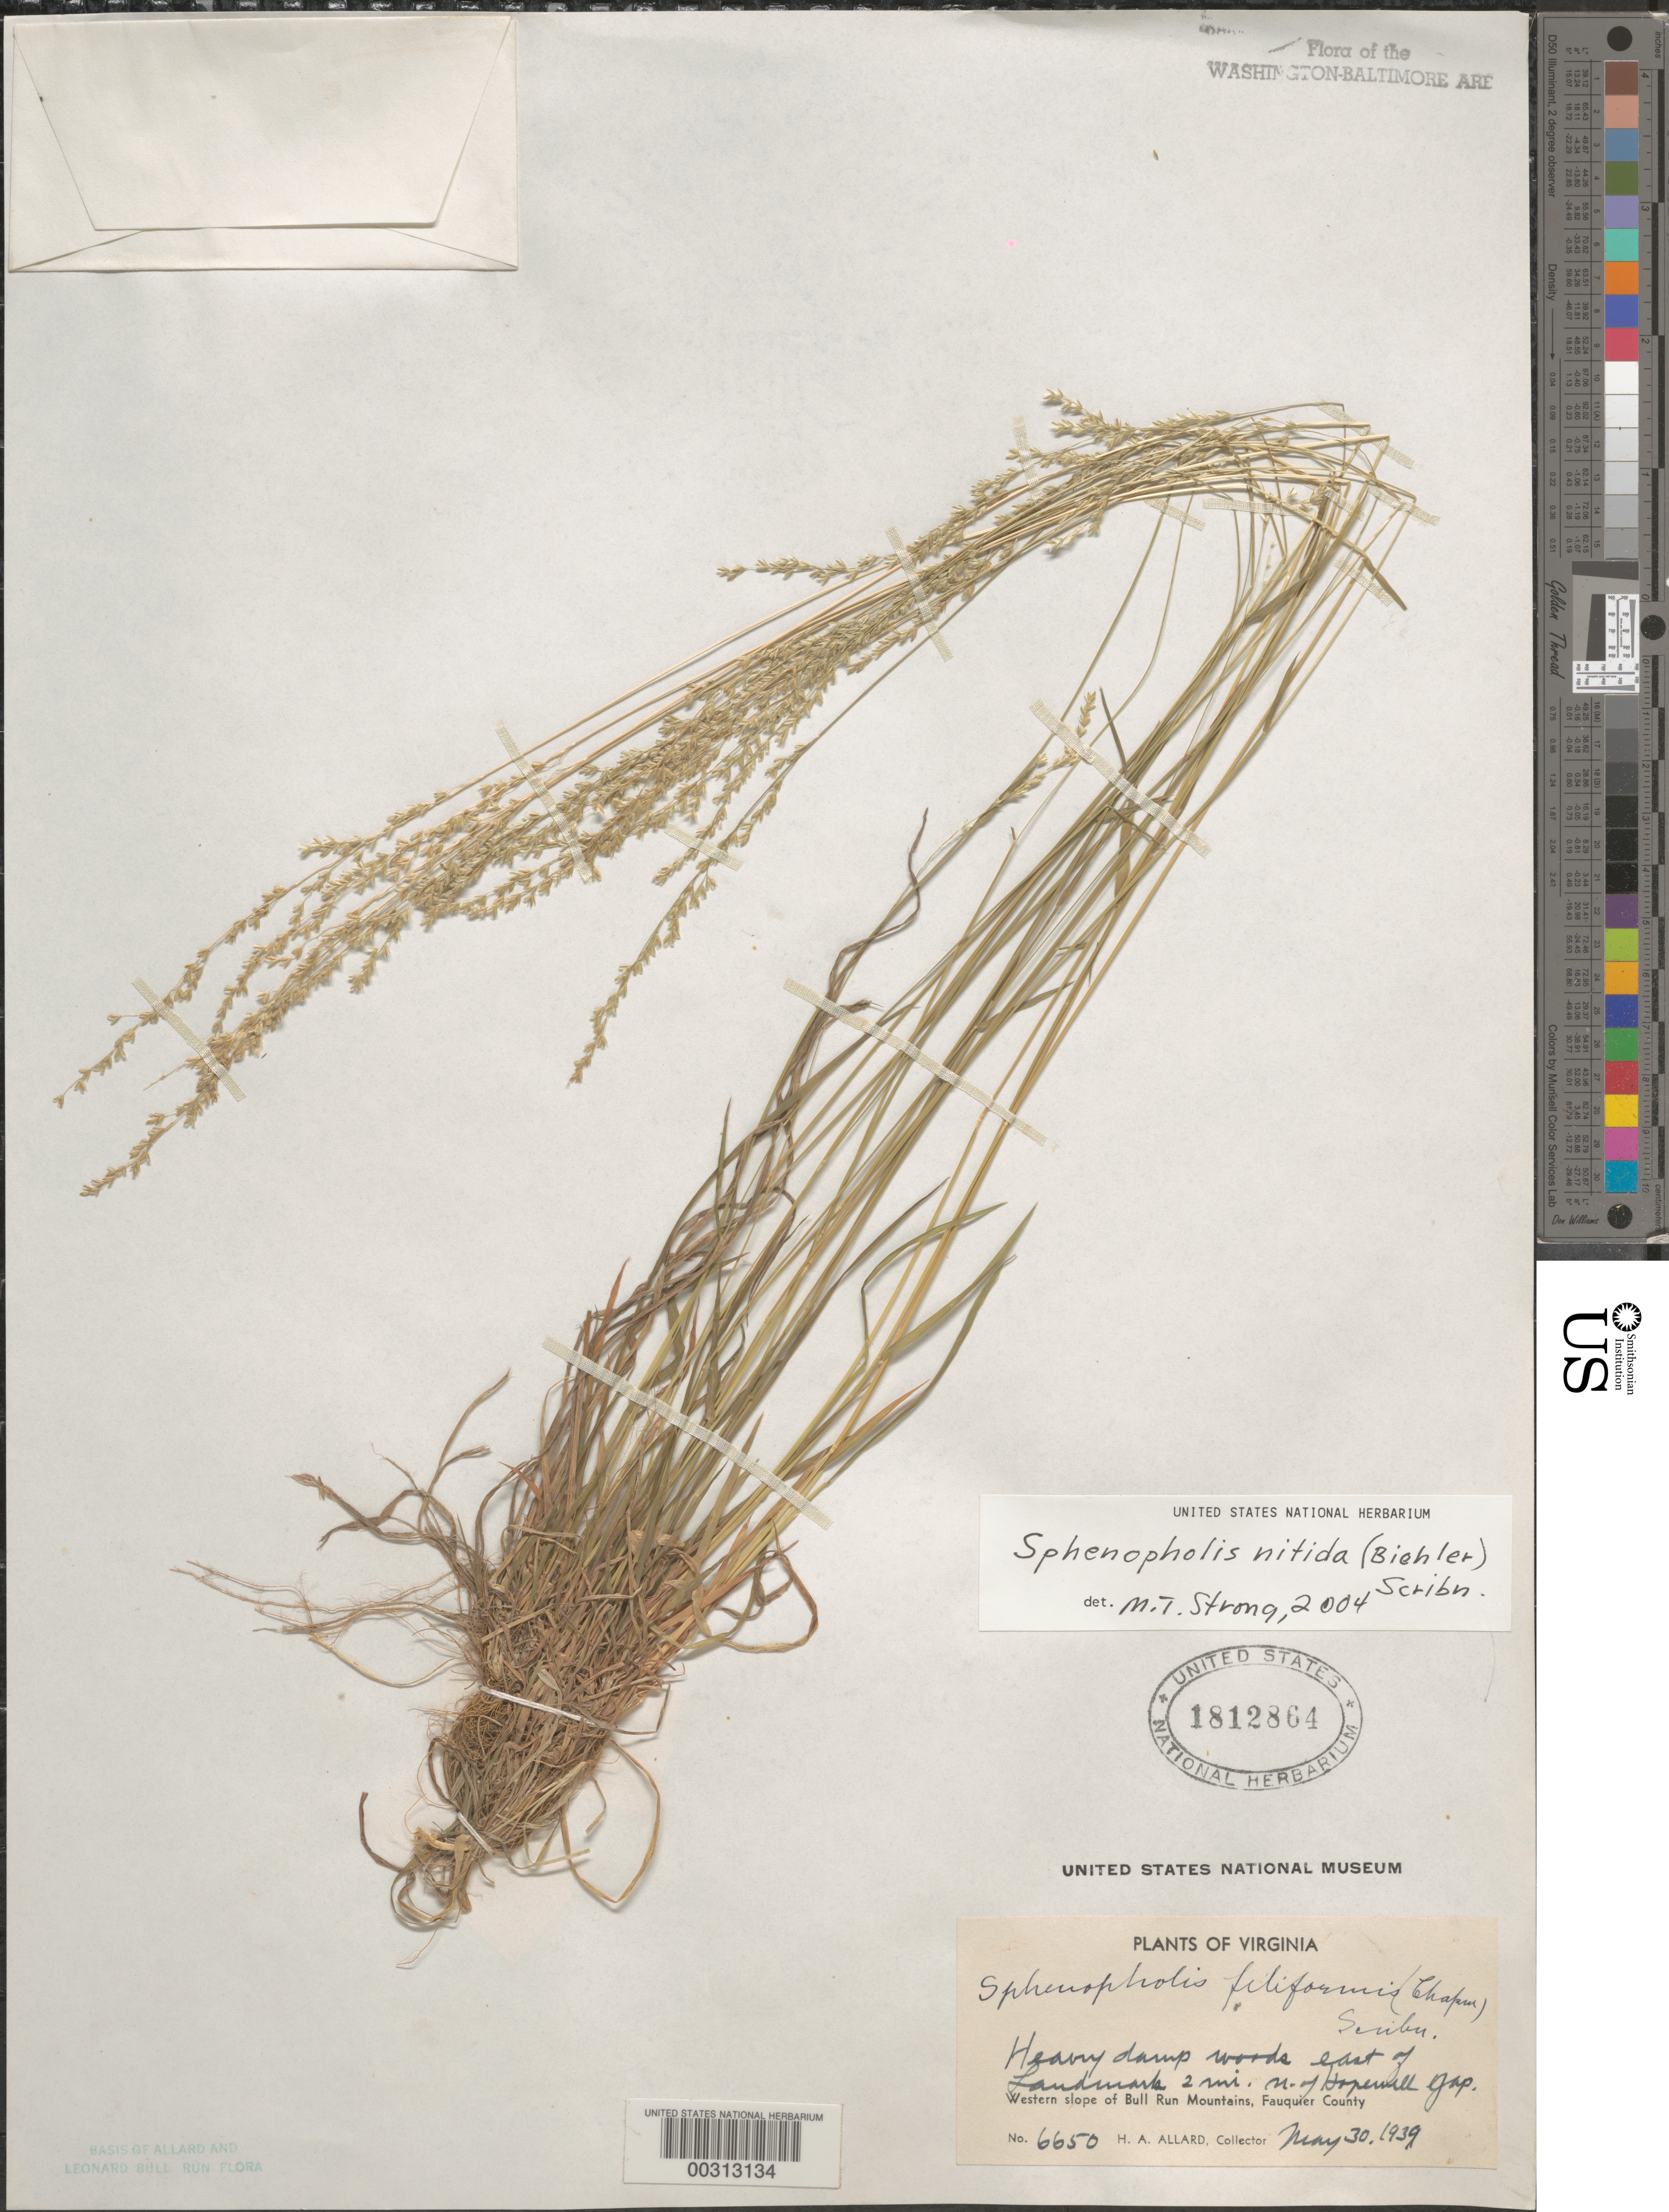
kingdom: Plantae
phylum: Tracheophyta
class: Liliopsida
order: Poales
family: Poaceae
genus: Sphenopholis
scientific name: Sphenopholis nitida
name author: (Biehler) Scribn.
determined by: Strong, M. T., (US), Smithsonian Institution - National Museum of Natural History (UNITED STATES)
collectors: H. A. Allard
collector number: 6650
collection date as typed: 30 May 1939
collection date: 1939-05-30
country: United States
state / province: Virginia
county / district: Fauquier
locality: North of Hopewell Gap, east of Landmark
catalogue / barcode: US 1812864